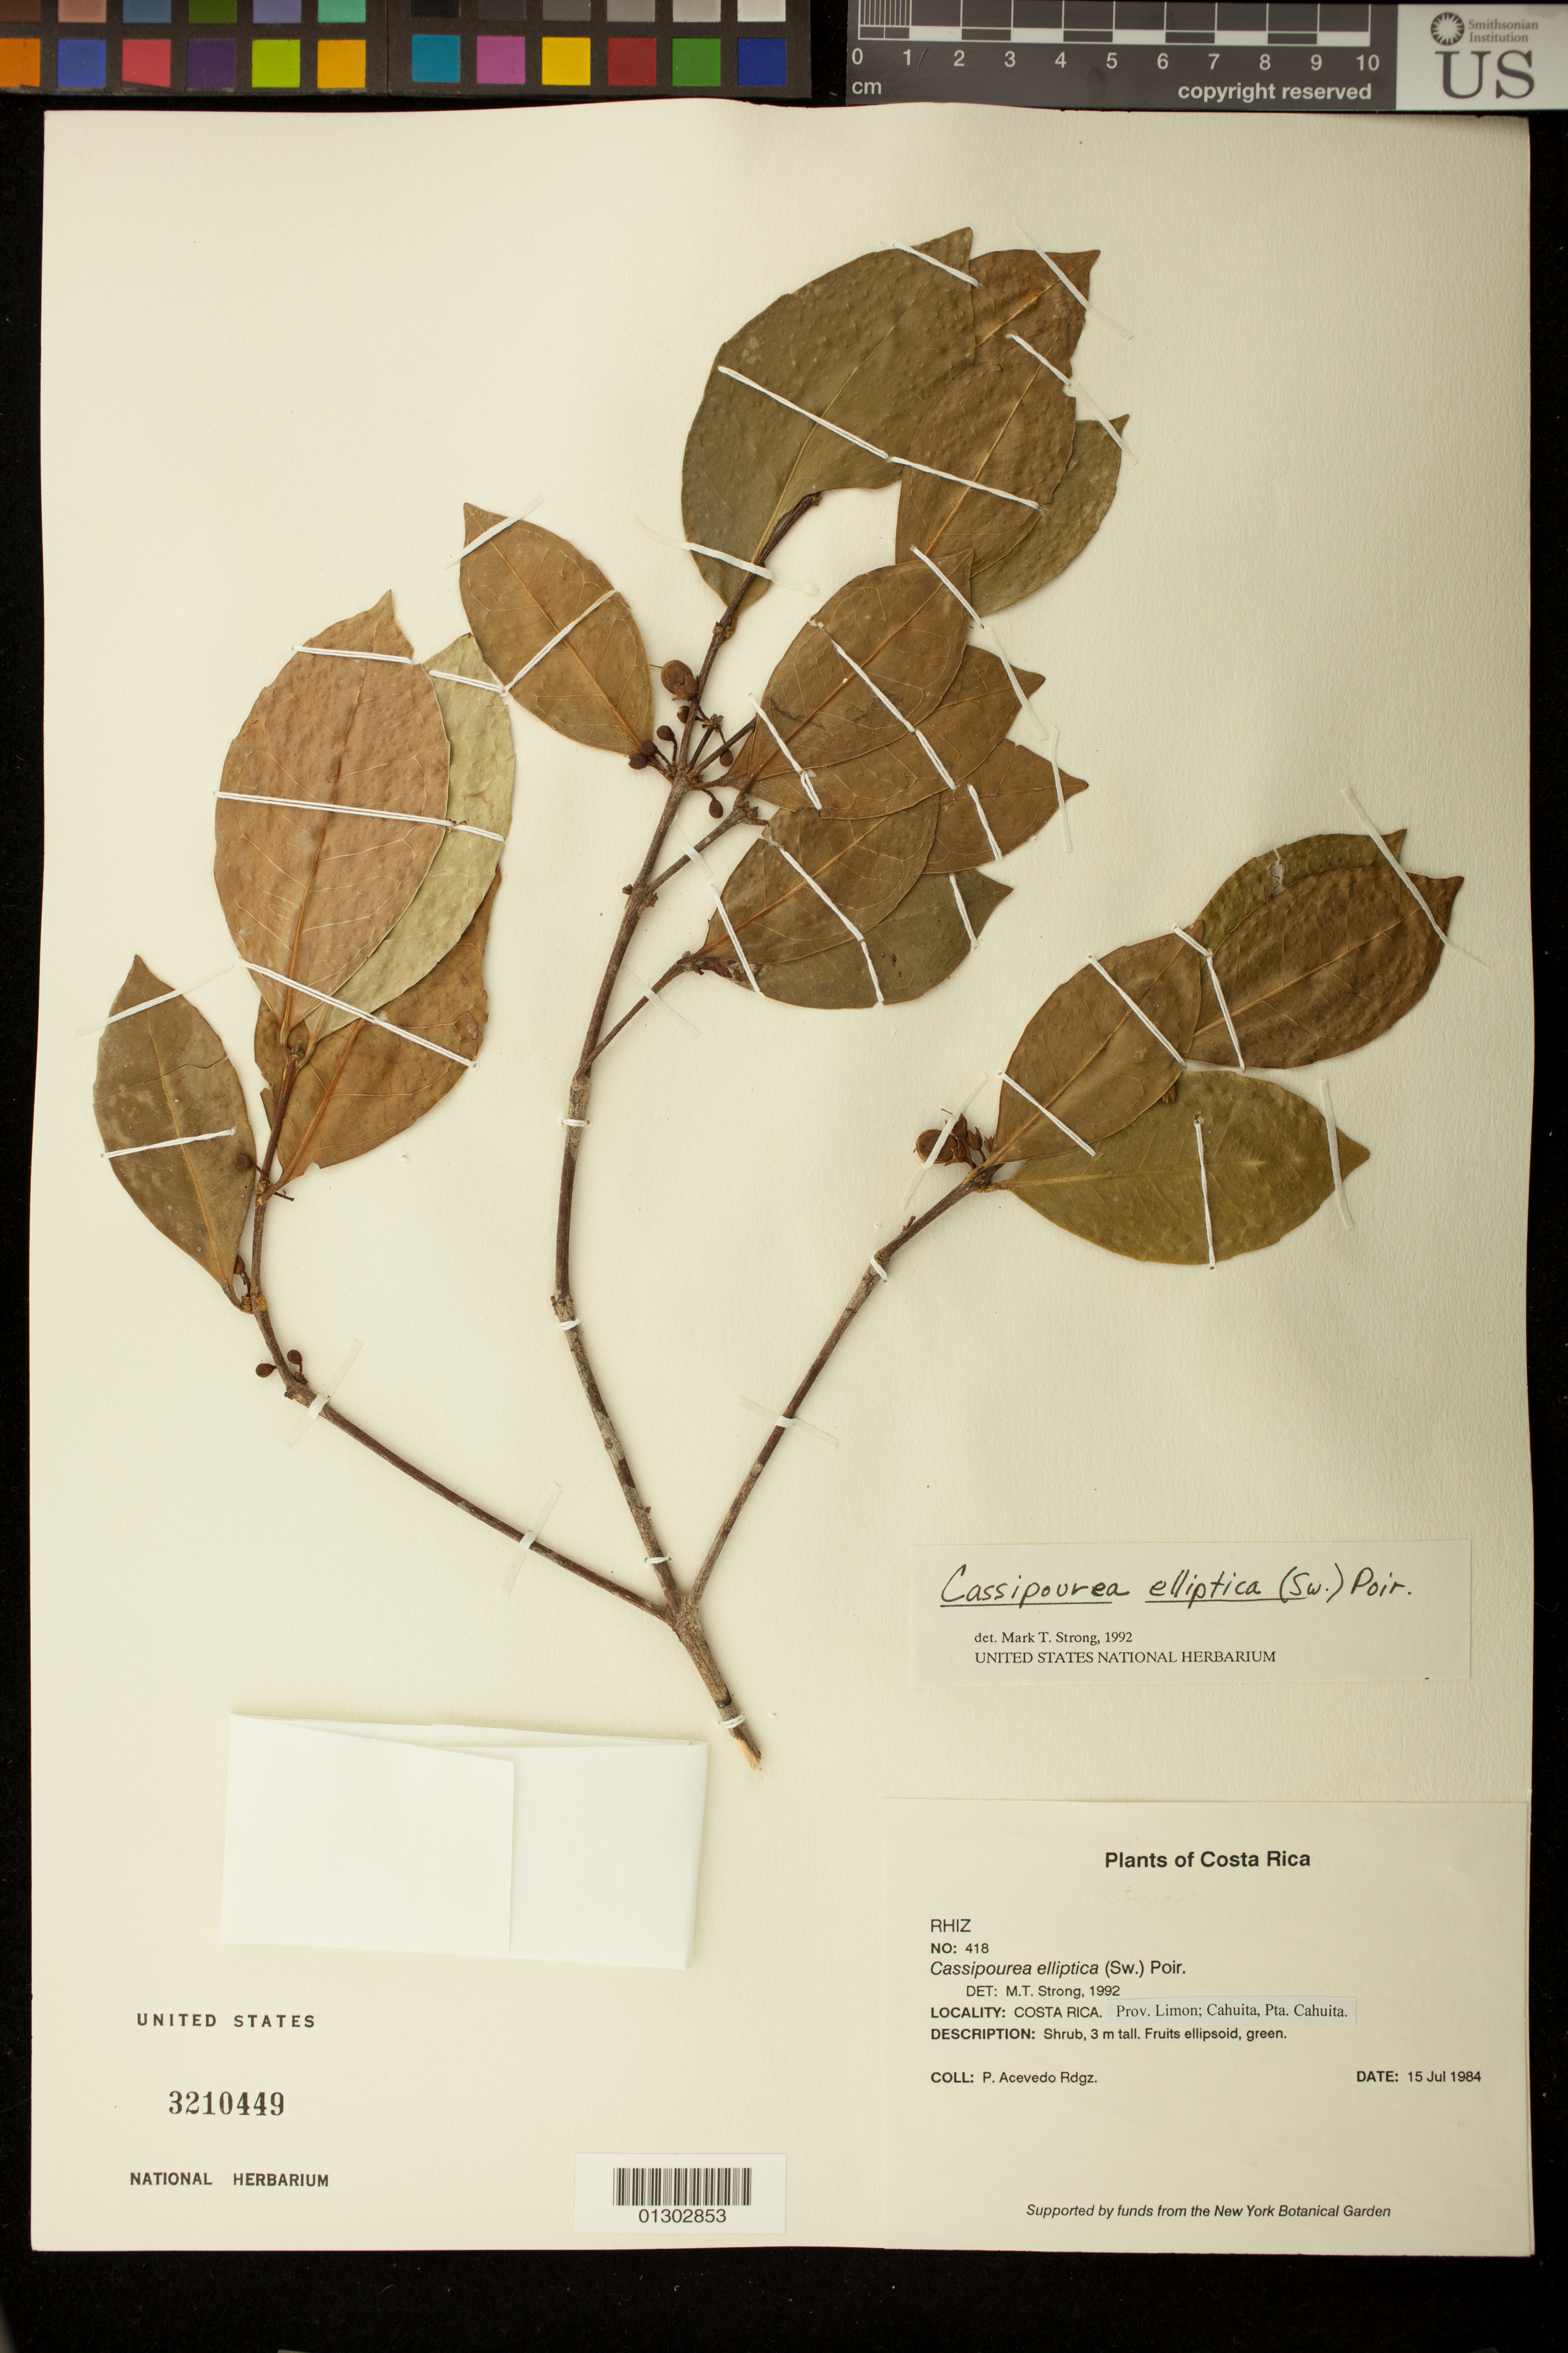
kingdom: Plantae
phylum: Tracheophyta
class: Magnoliopsida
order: Malpighiales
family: Rhizophoraceae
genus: Cassipourea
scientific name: Cassipourea elliptica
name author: (Sw.) Poir.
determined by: Strong, M. T., (US), Smithsonian Institution - National Museum of Natural History (UNITED STATES)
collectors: P. Acevedo-Rodr.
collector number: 418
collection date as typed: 15 Jul 1984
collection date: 1984-07-15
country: Costa Rica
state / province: Limon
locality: Prov. Limon; Cahuita, Pta. Cahuita.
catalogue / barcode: US 3210449